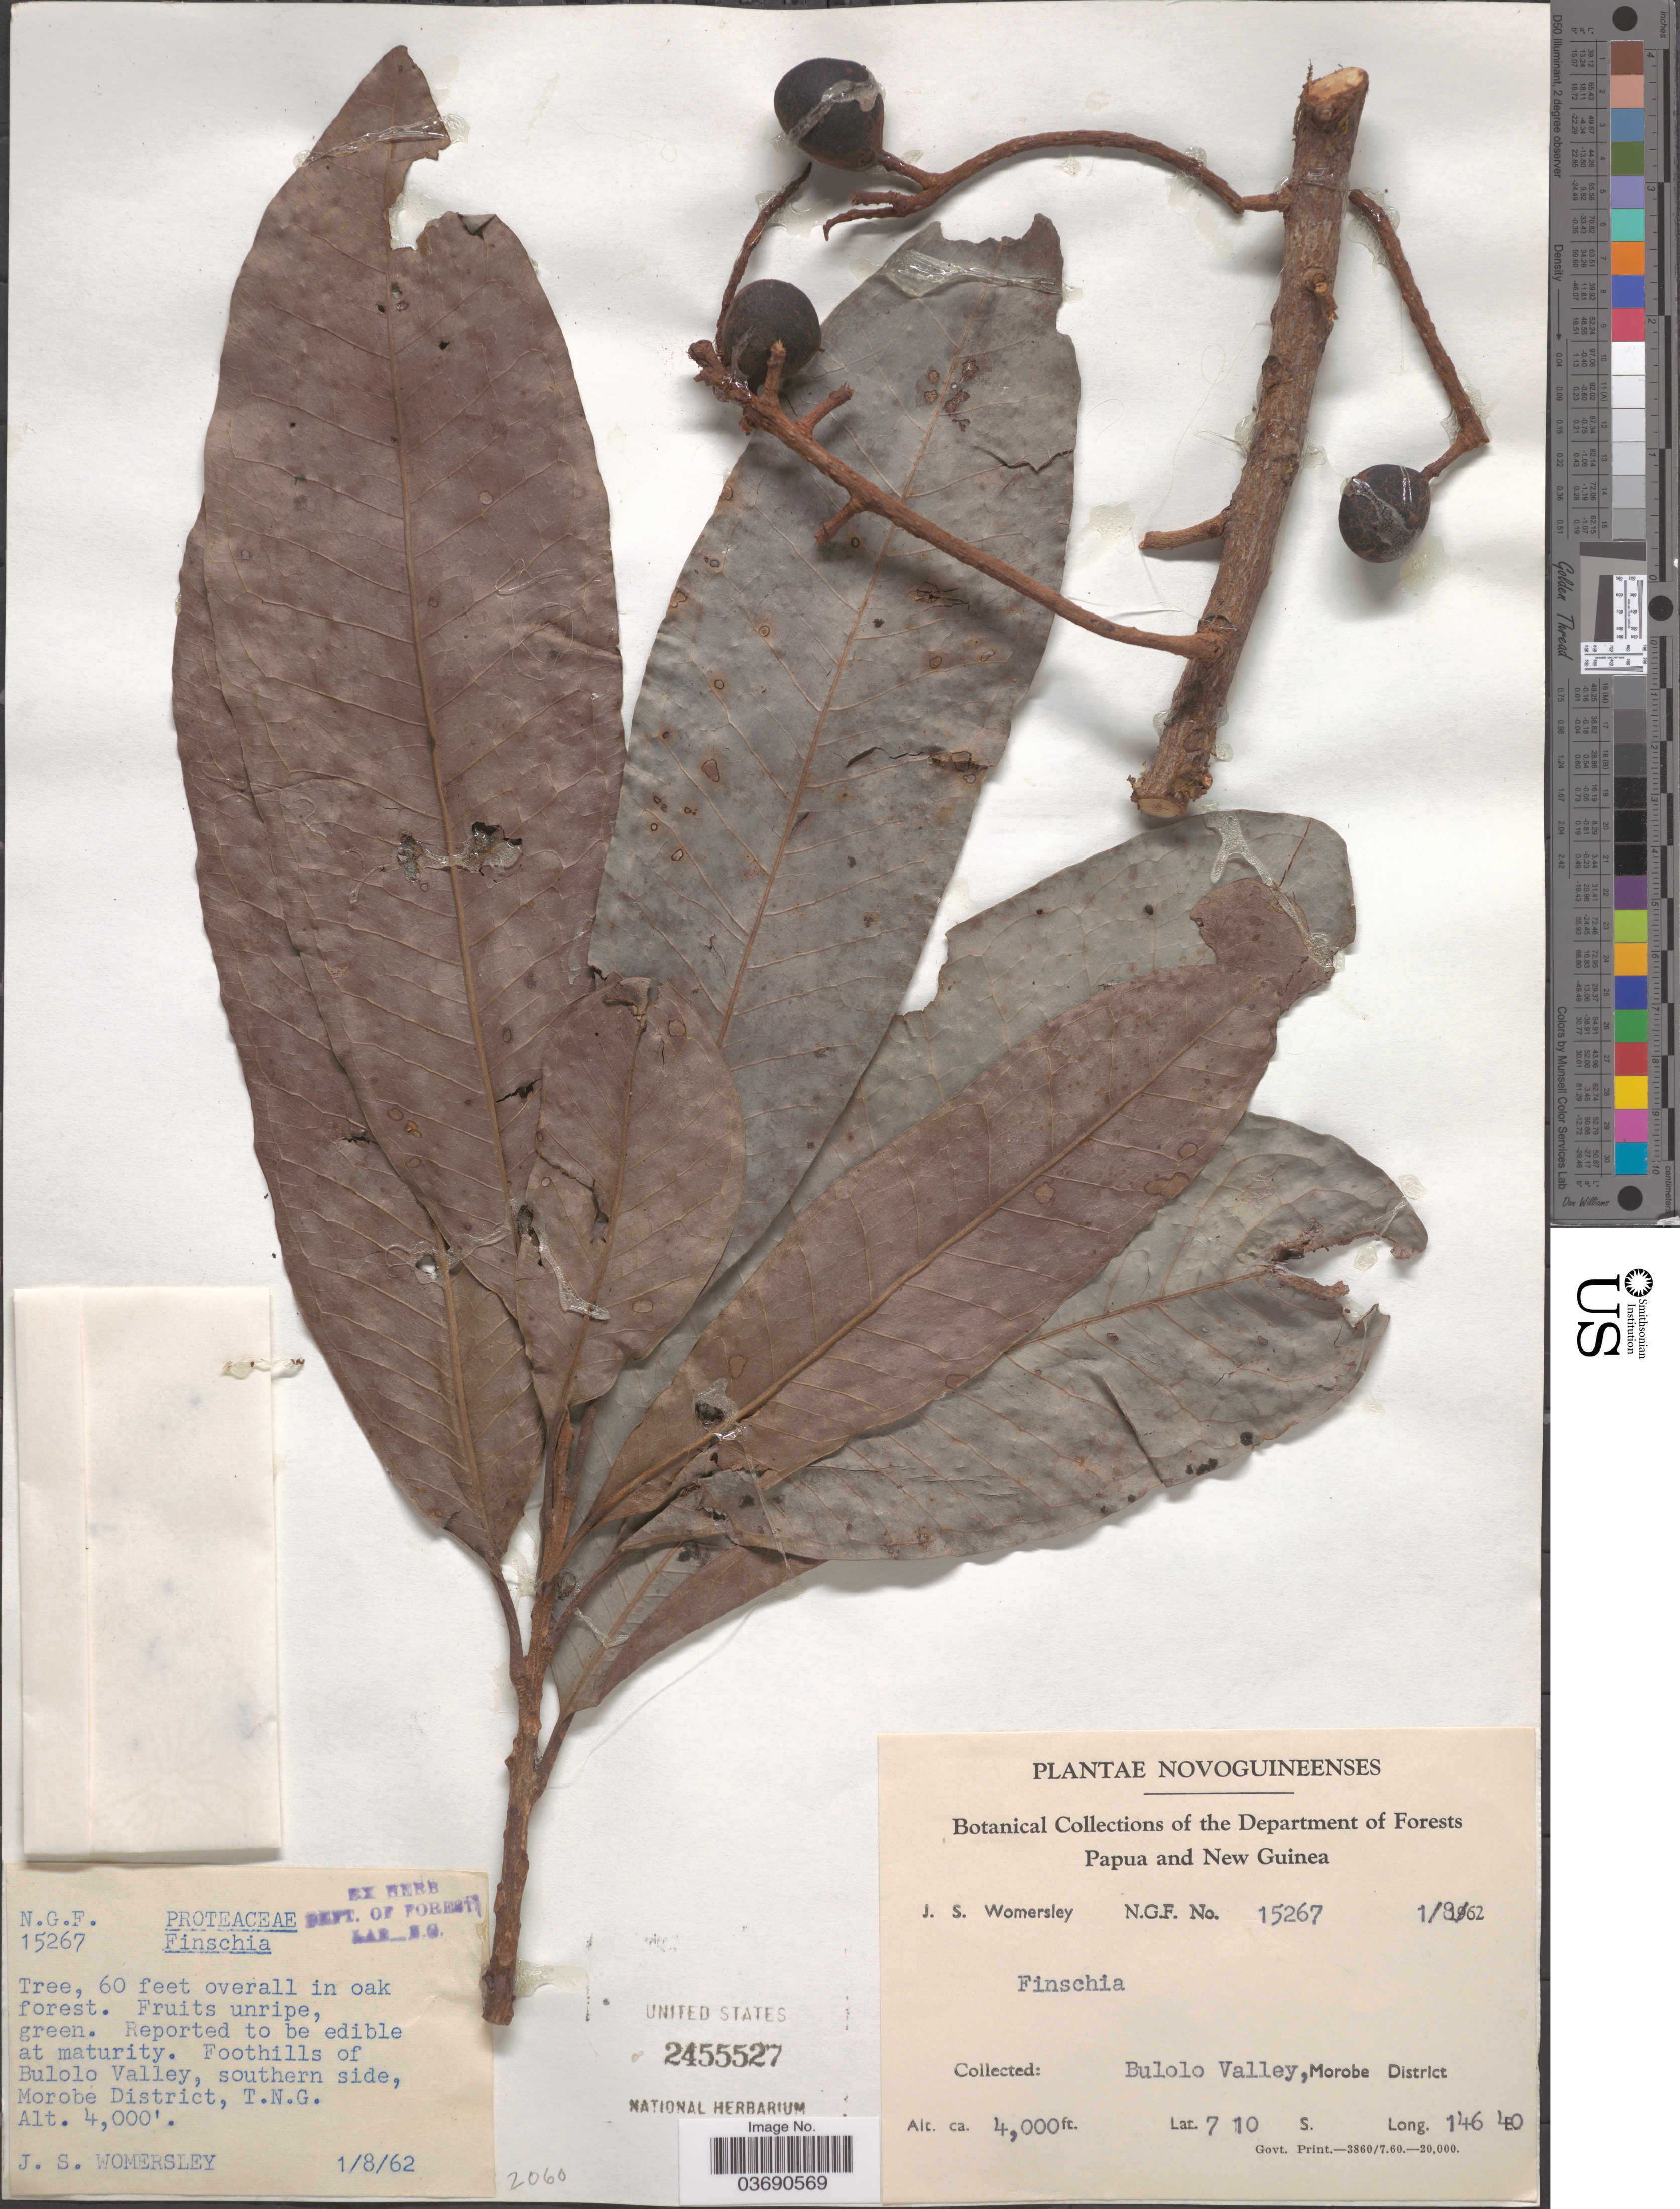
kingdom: Plantae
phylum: Tracheophyta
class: Magnoliopsida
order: Proteales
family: Proteaceae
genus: Finschia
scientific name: Finschia sp.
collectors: J. S. Womersley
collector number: NGF 15267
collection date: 1962-08-01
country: Papua New Guinea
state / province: Morobe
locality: Foothills of Bulolo Valley, southern side, Morobe District.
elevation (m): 1219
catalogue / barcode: US 2455527